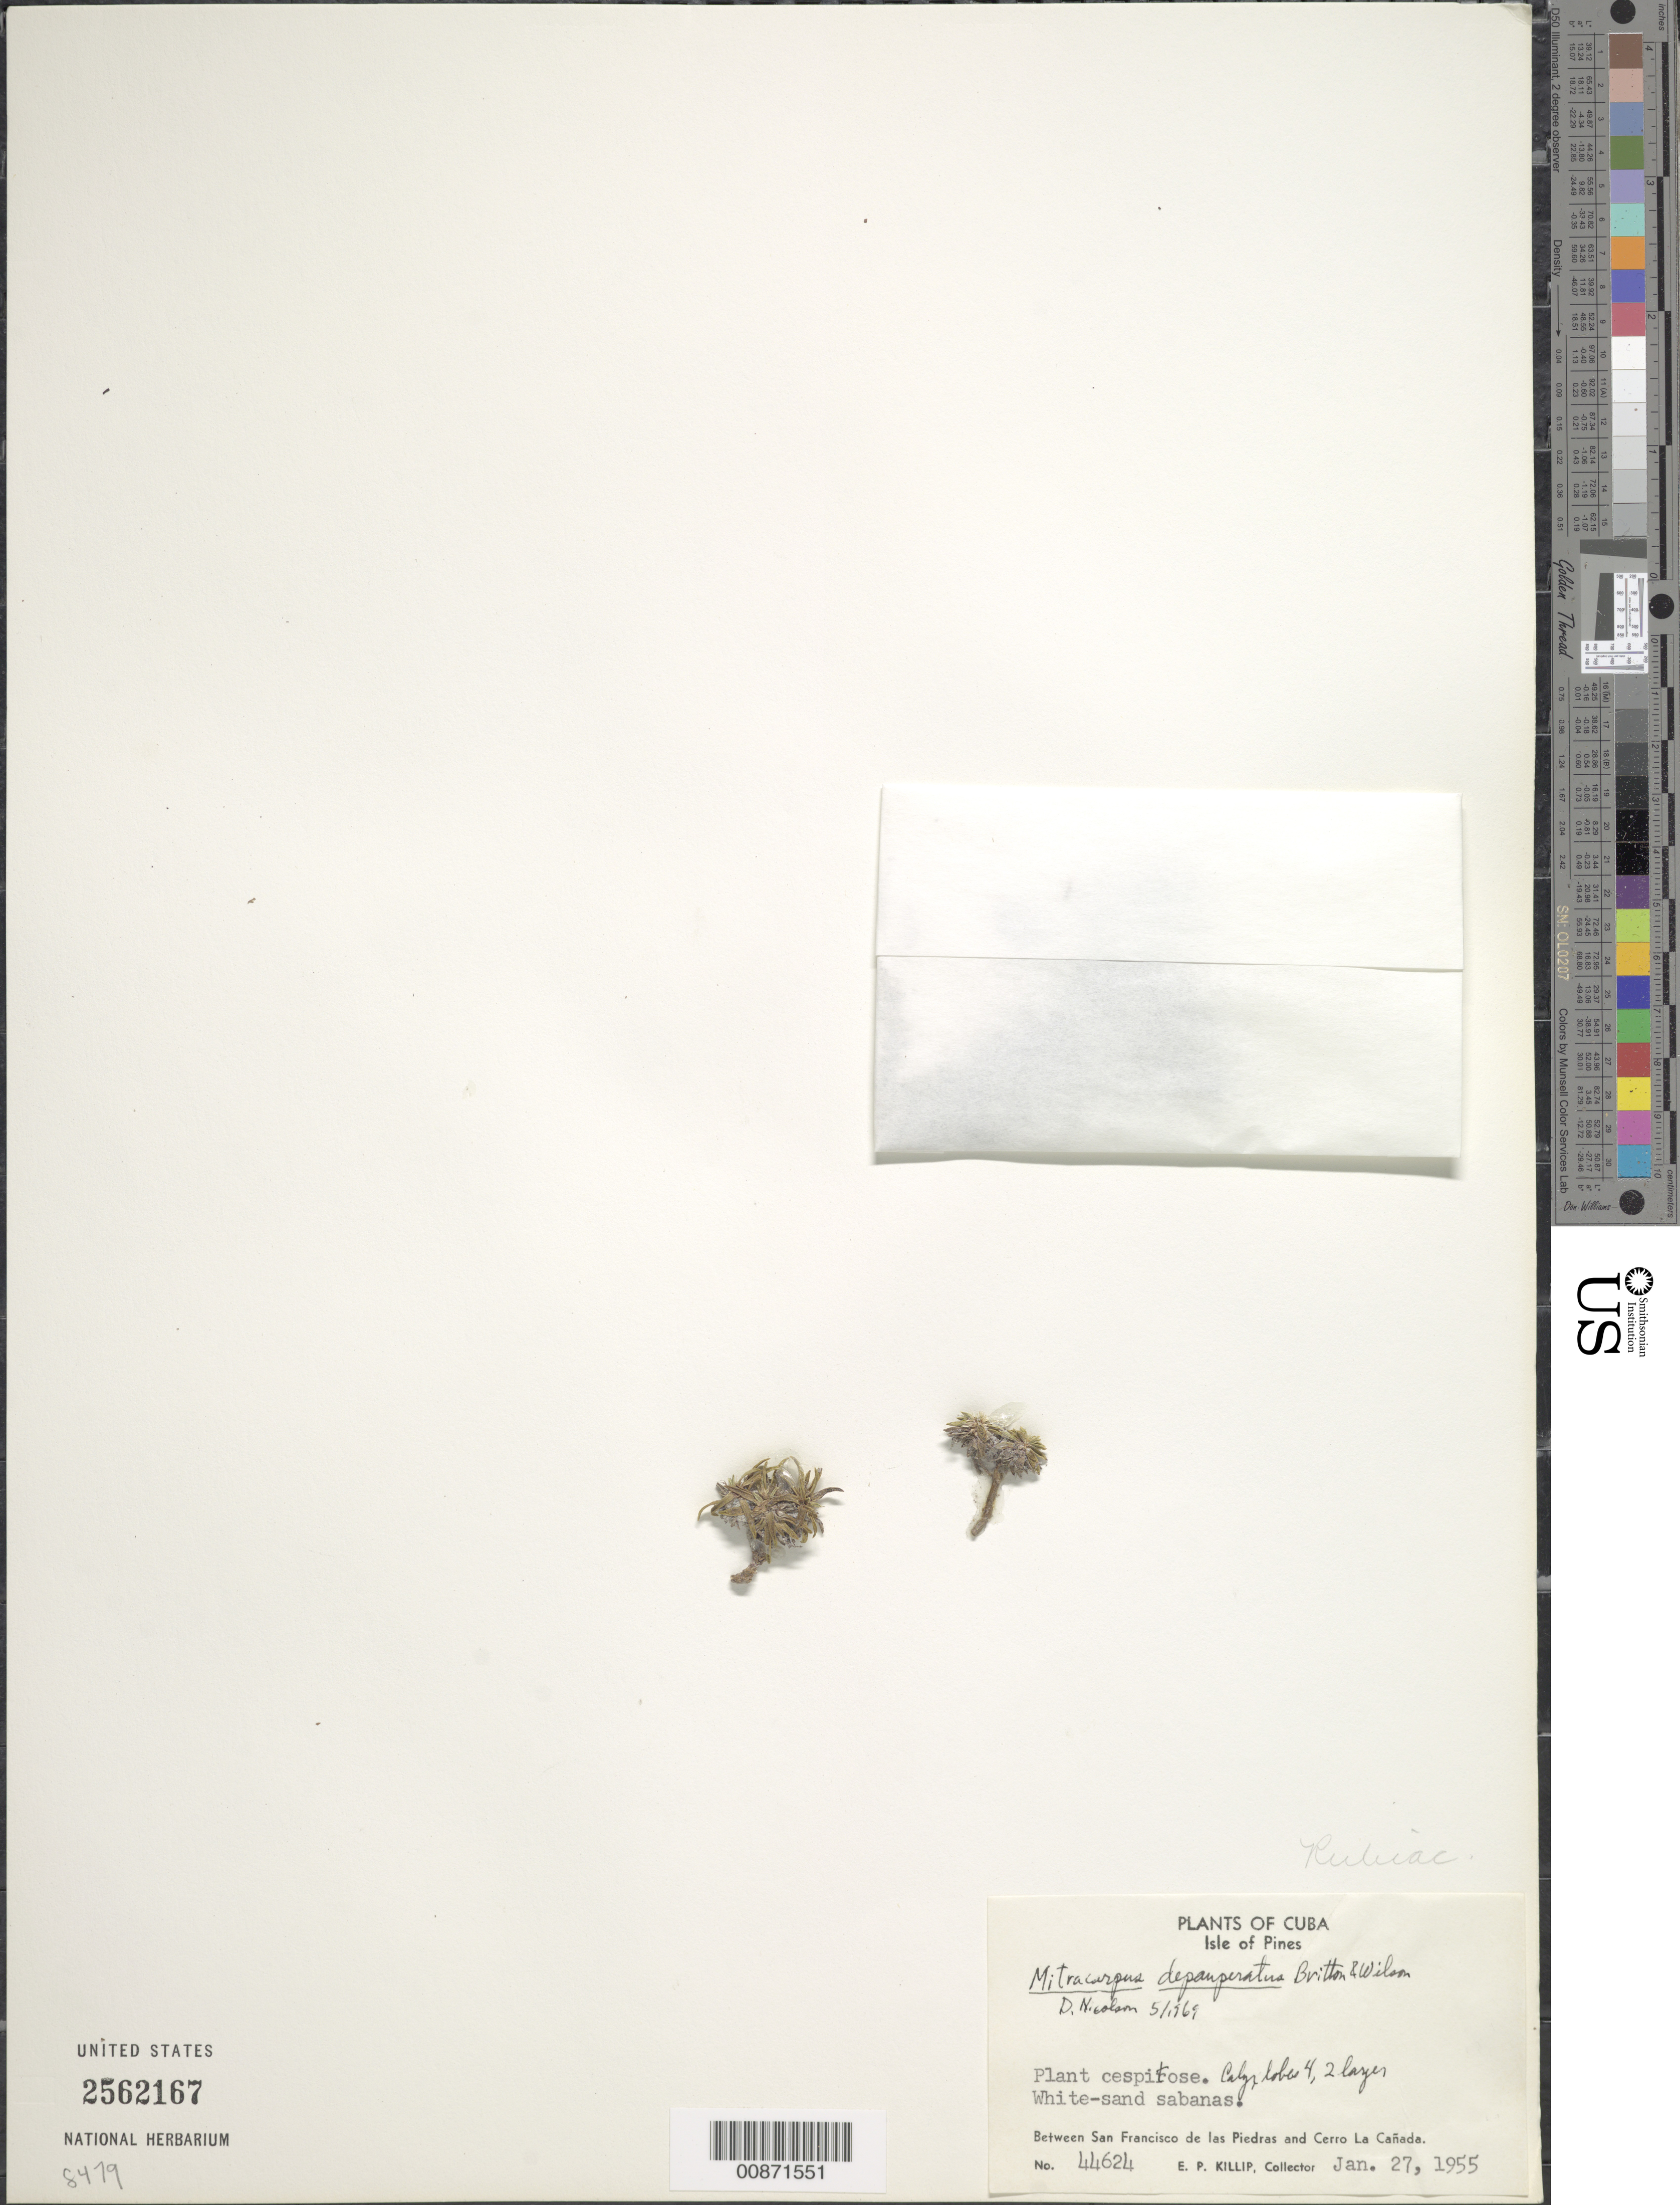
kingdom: Plantae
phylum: Tracheophyta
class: Magnoliopsida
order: Gentianales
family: Rubiaceae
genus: Mitracarpus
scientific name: Mitracarpus depauperatus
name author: Britton & P. Wilson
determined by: Nicolson, Dan H.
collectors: E. P. Killip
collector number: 44624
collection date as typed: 27 Jan 1955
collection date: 1955-01-27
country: Cuba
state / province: Isla de La Juventud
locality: Between San Francisco de las Piedras and Cerro La Cañada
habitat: White-sand sabanas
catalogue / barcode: US 2562167